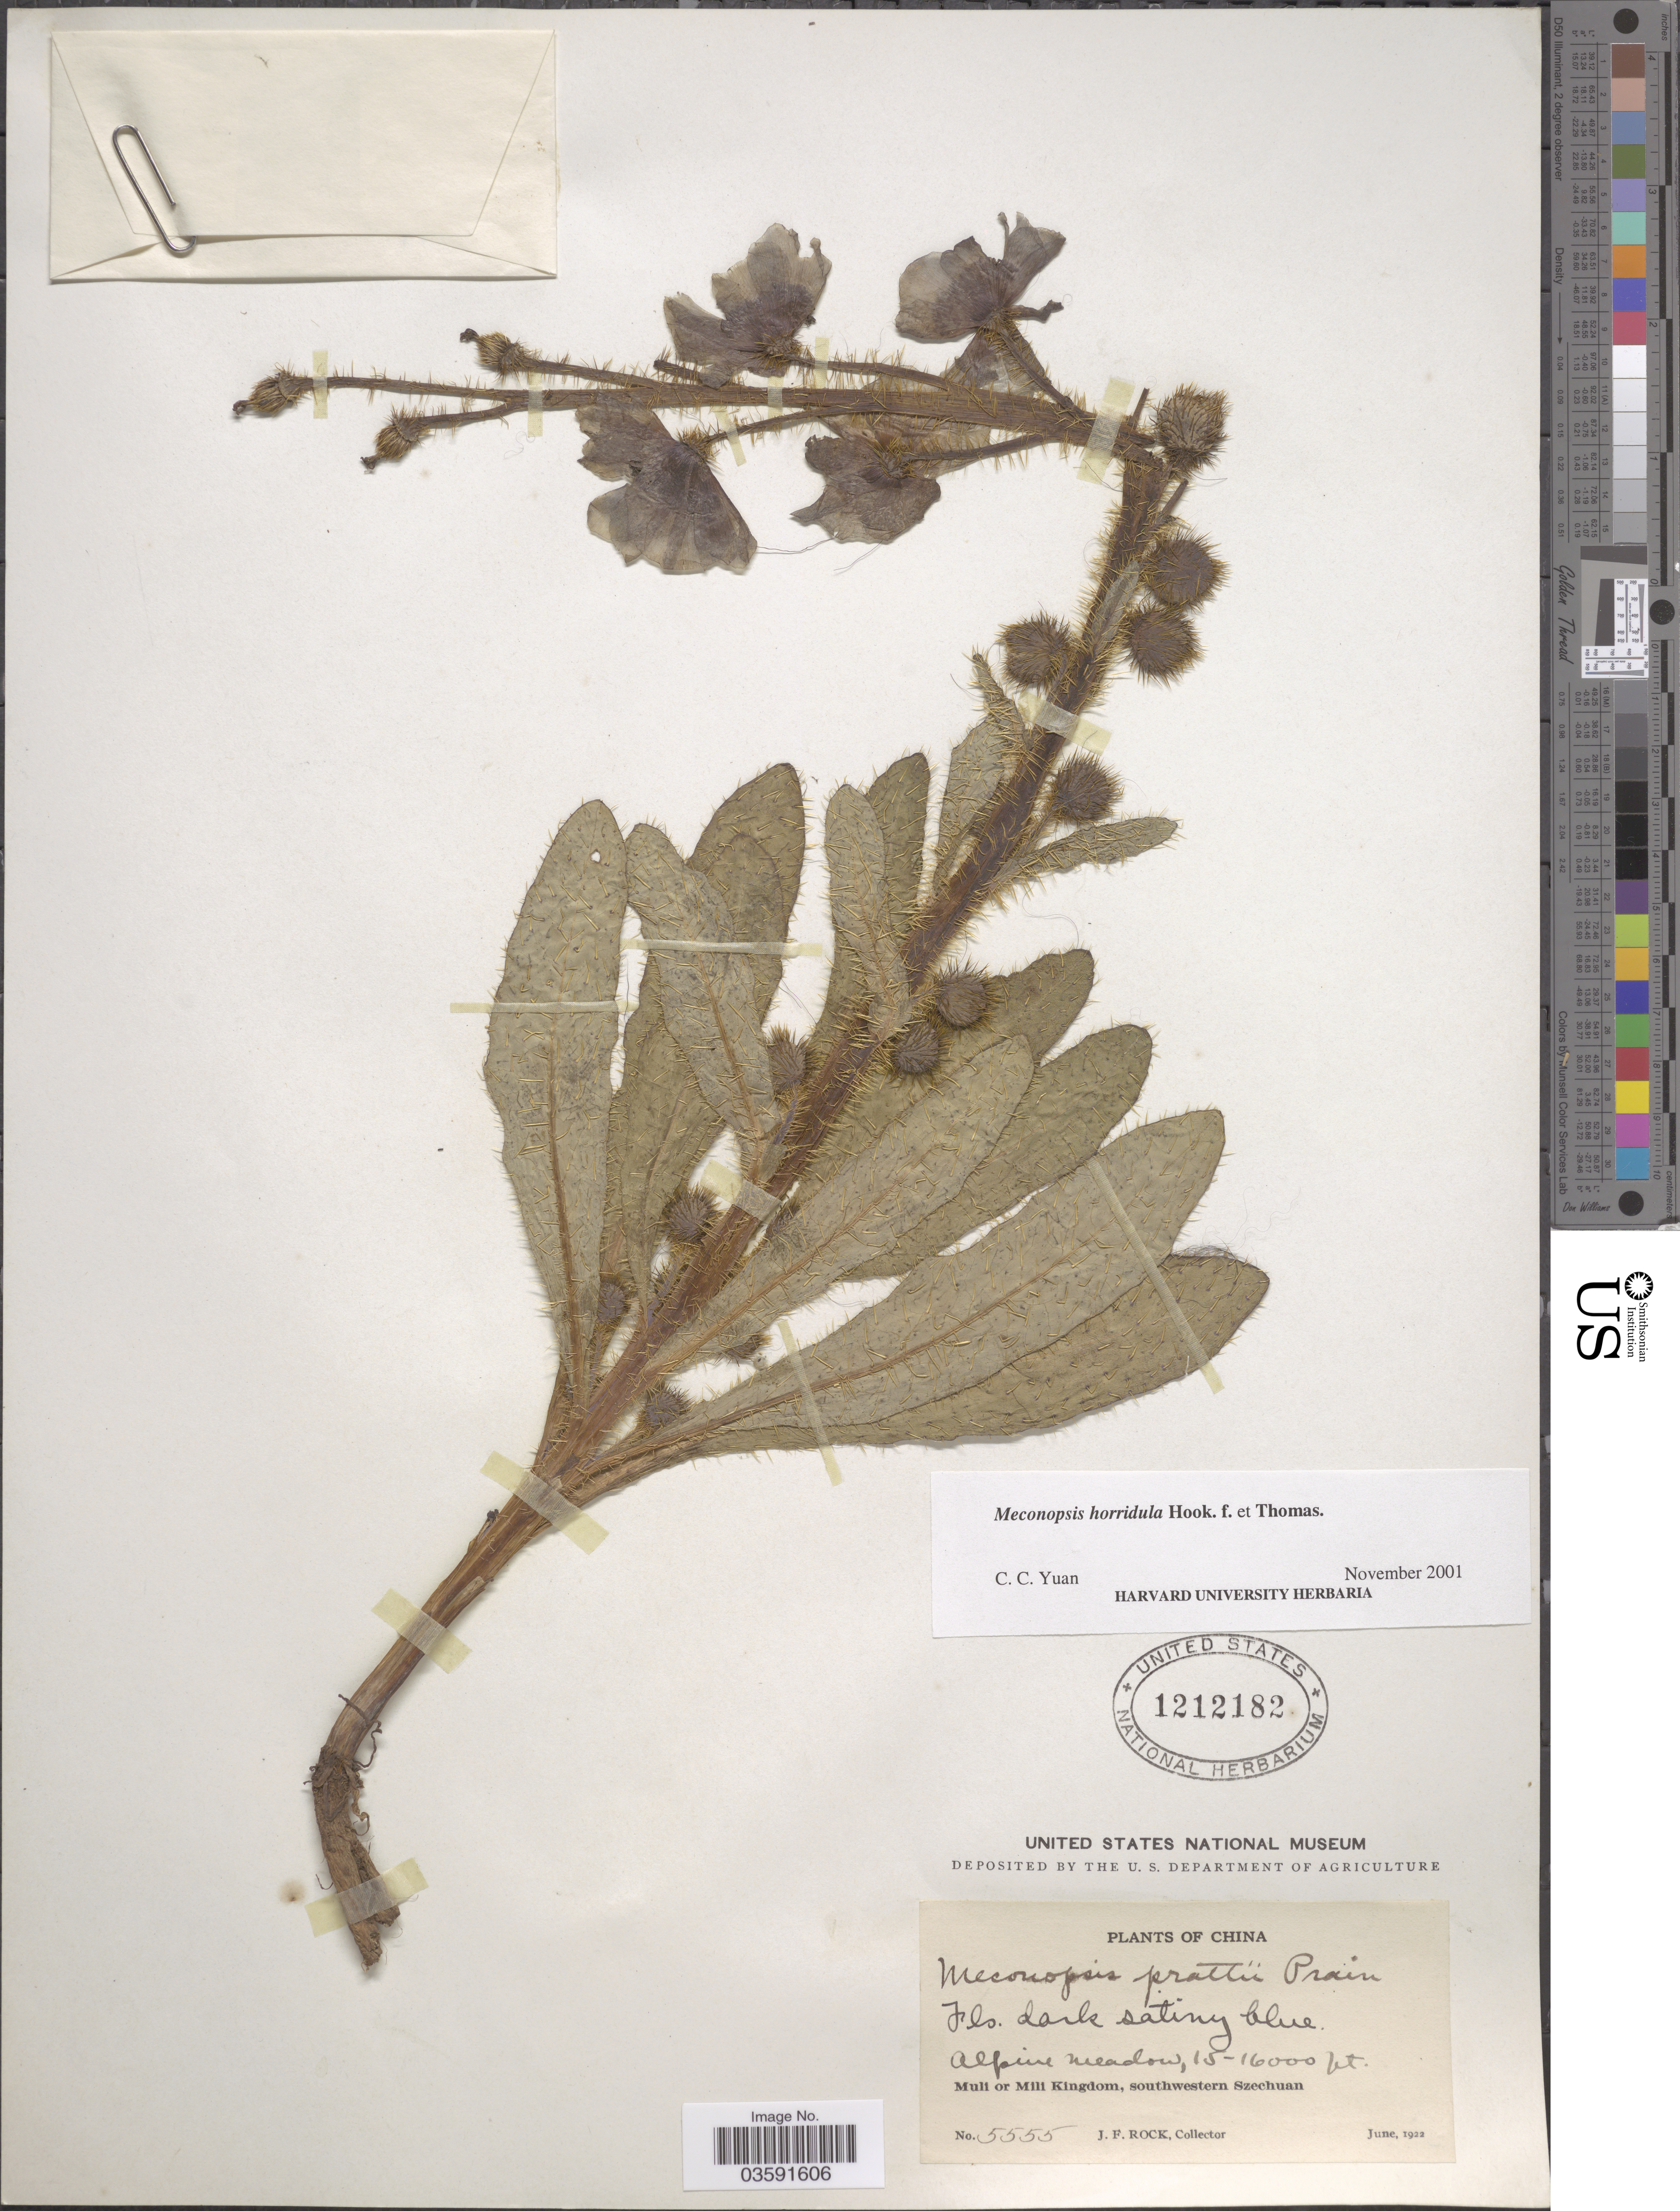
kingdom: Plantae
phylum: Tracheophyta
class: Magnoliopsida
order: Ranunculales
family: Papaveraceae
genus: Meconopsis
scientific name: Meconopsis horridula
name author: Hook. f. & Thomson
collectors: J. Rock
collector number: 5555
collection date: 1922-06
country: China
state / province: Sichuan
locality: Muli or Mili Kingdom, southwestern Szechuan.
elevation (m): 4572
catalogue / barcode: US 1212182